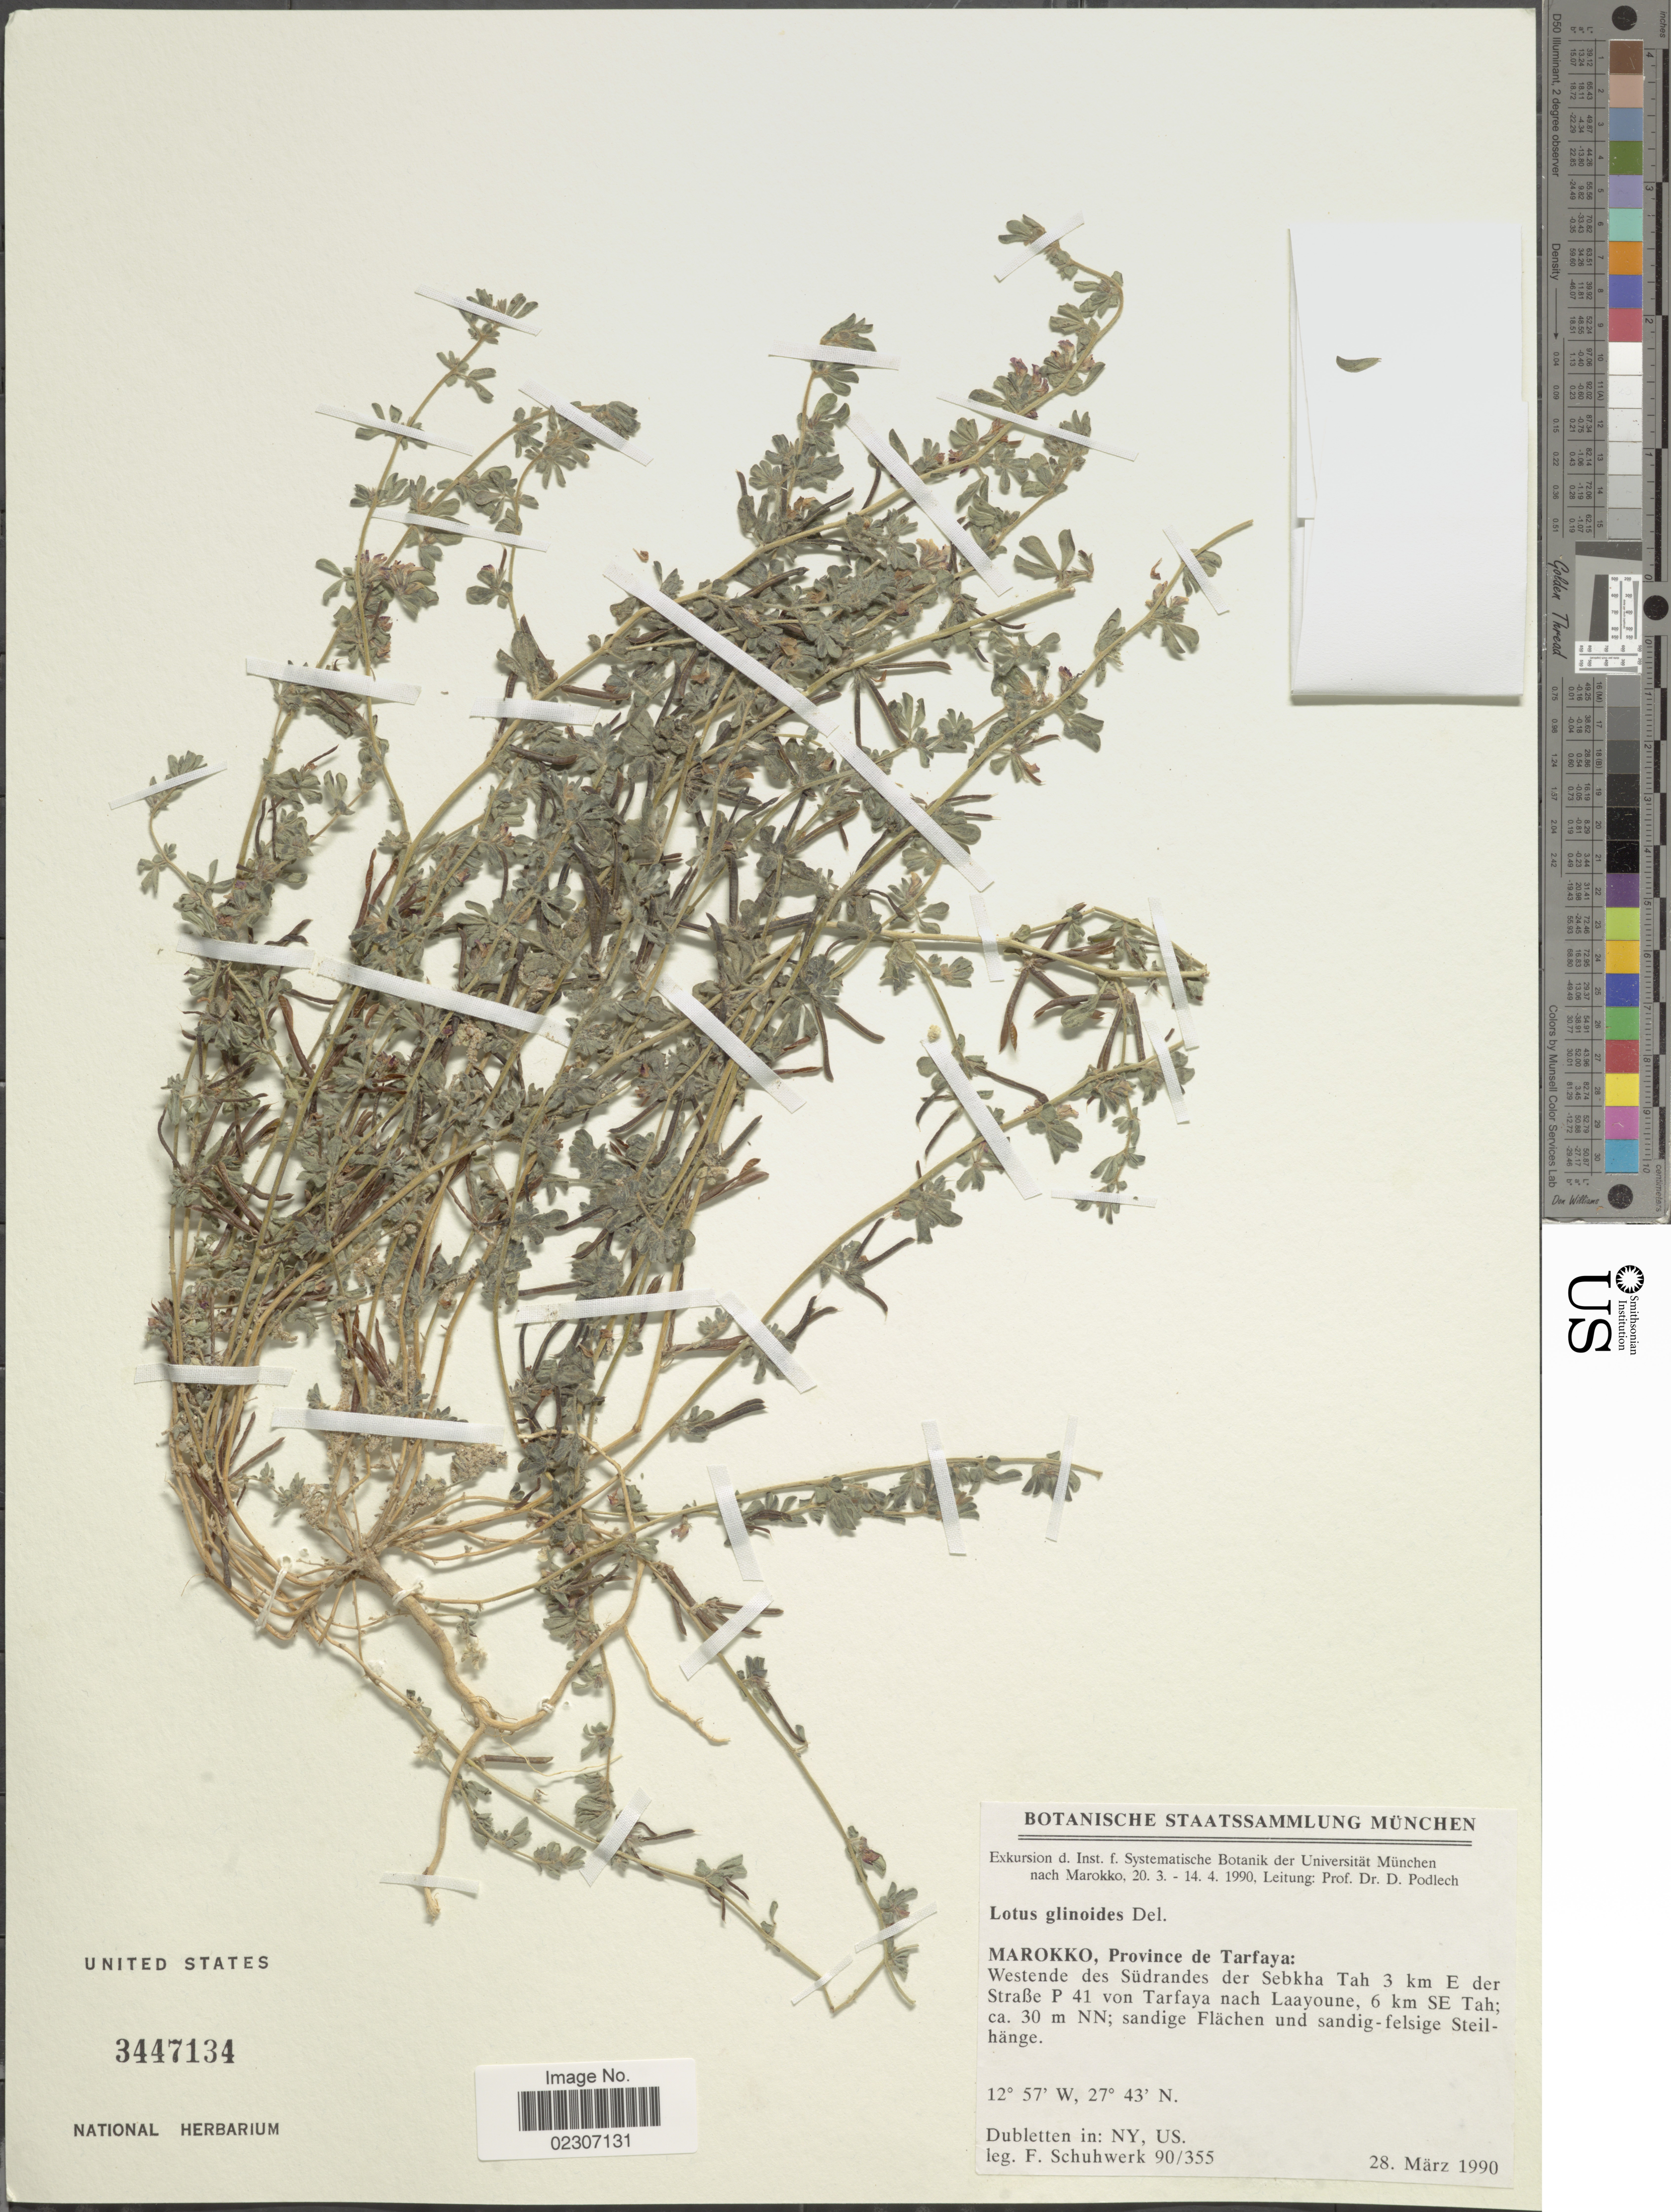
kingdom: Plantae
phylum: Tracheophyta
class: Magnoliopsida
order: Fabales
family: Fabaceae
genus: Lotus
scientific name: Lotus glinoides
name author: Delile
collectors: Schuhwerk, F.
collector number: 90/355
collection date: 1990-03-28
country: Morocco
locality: Marokko, Province de Tarfaya, Westende des Sudrandes der Sebkha Tah 3 km E der Strabe P41 von Tarfaya nach Laayoune, 6 km SE Tah.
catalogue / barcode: US 3447134